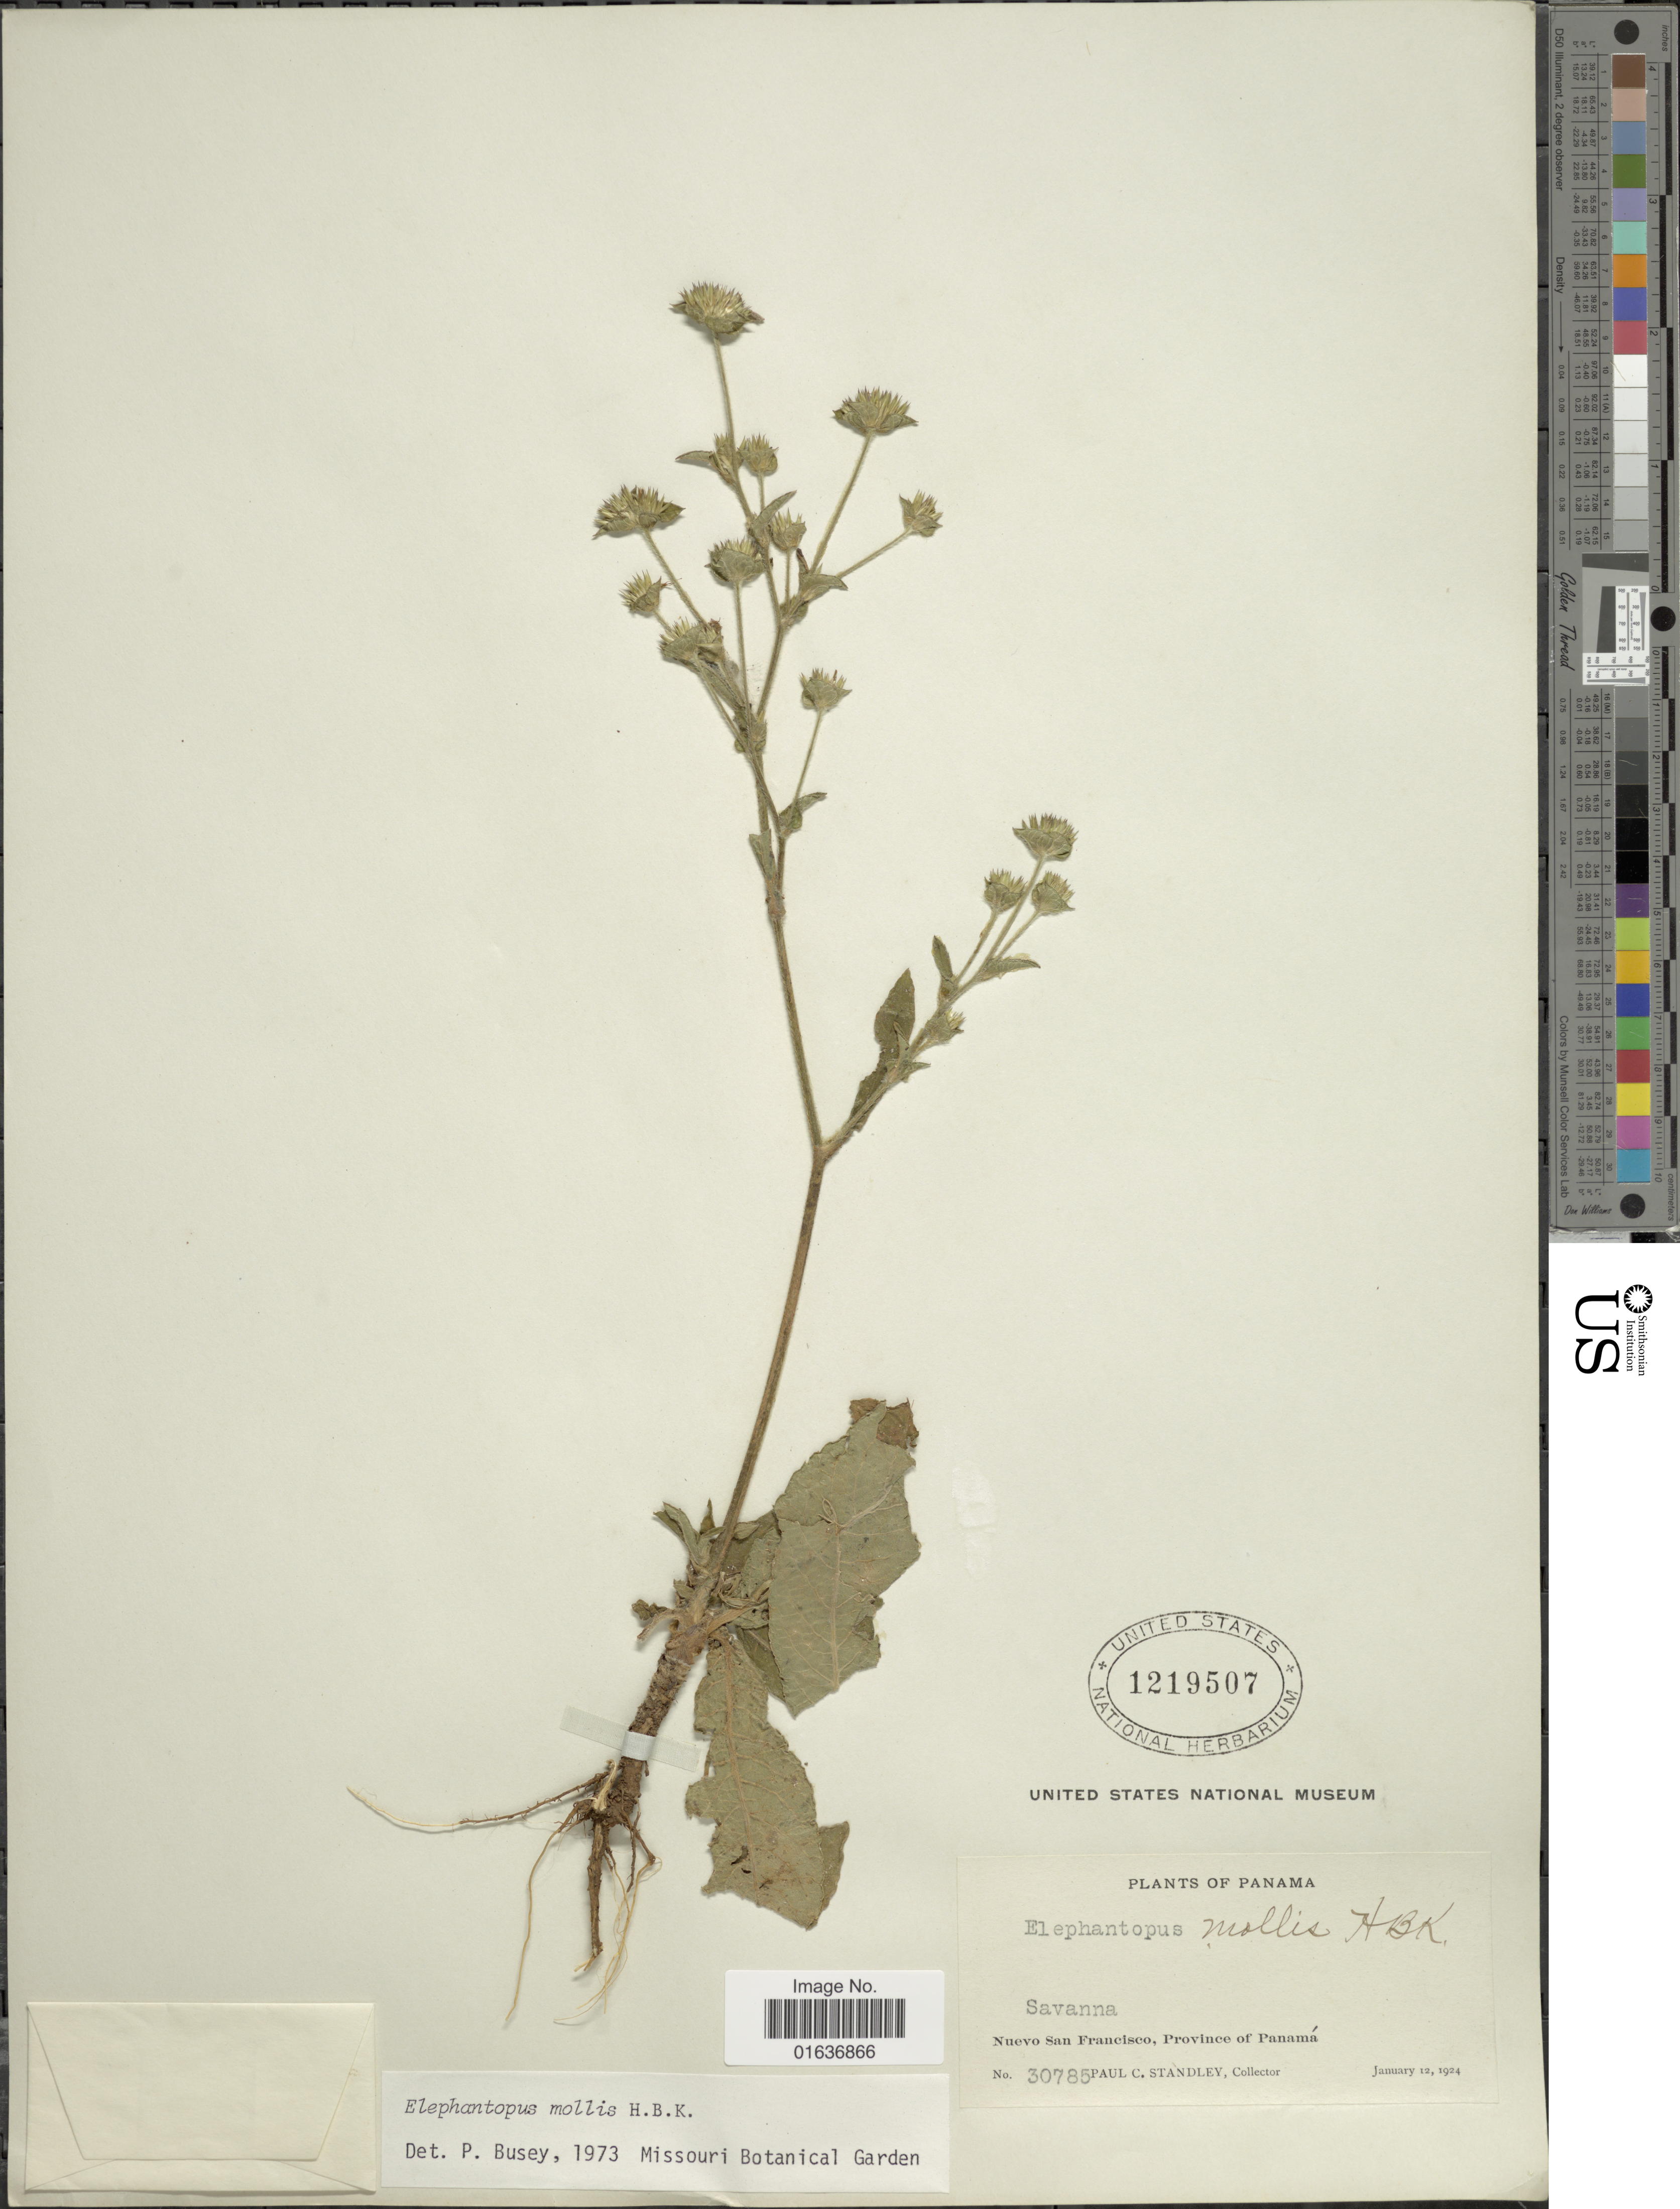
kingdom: Plantae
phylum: Tracheophyta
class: Magnoliopsida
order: Asterales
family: Asteraceae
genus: Elephantopus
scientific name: Elephantopus mollis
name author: Kunth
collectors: P. C. Standley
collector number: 30785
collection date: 1924-01-12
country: Panama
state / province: Panamá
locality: Savanna, Nuevo San Francisco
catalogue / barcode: US 1219507